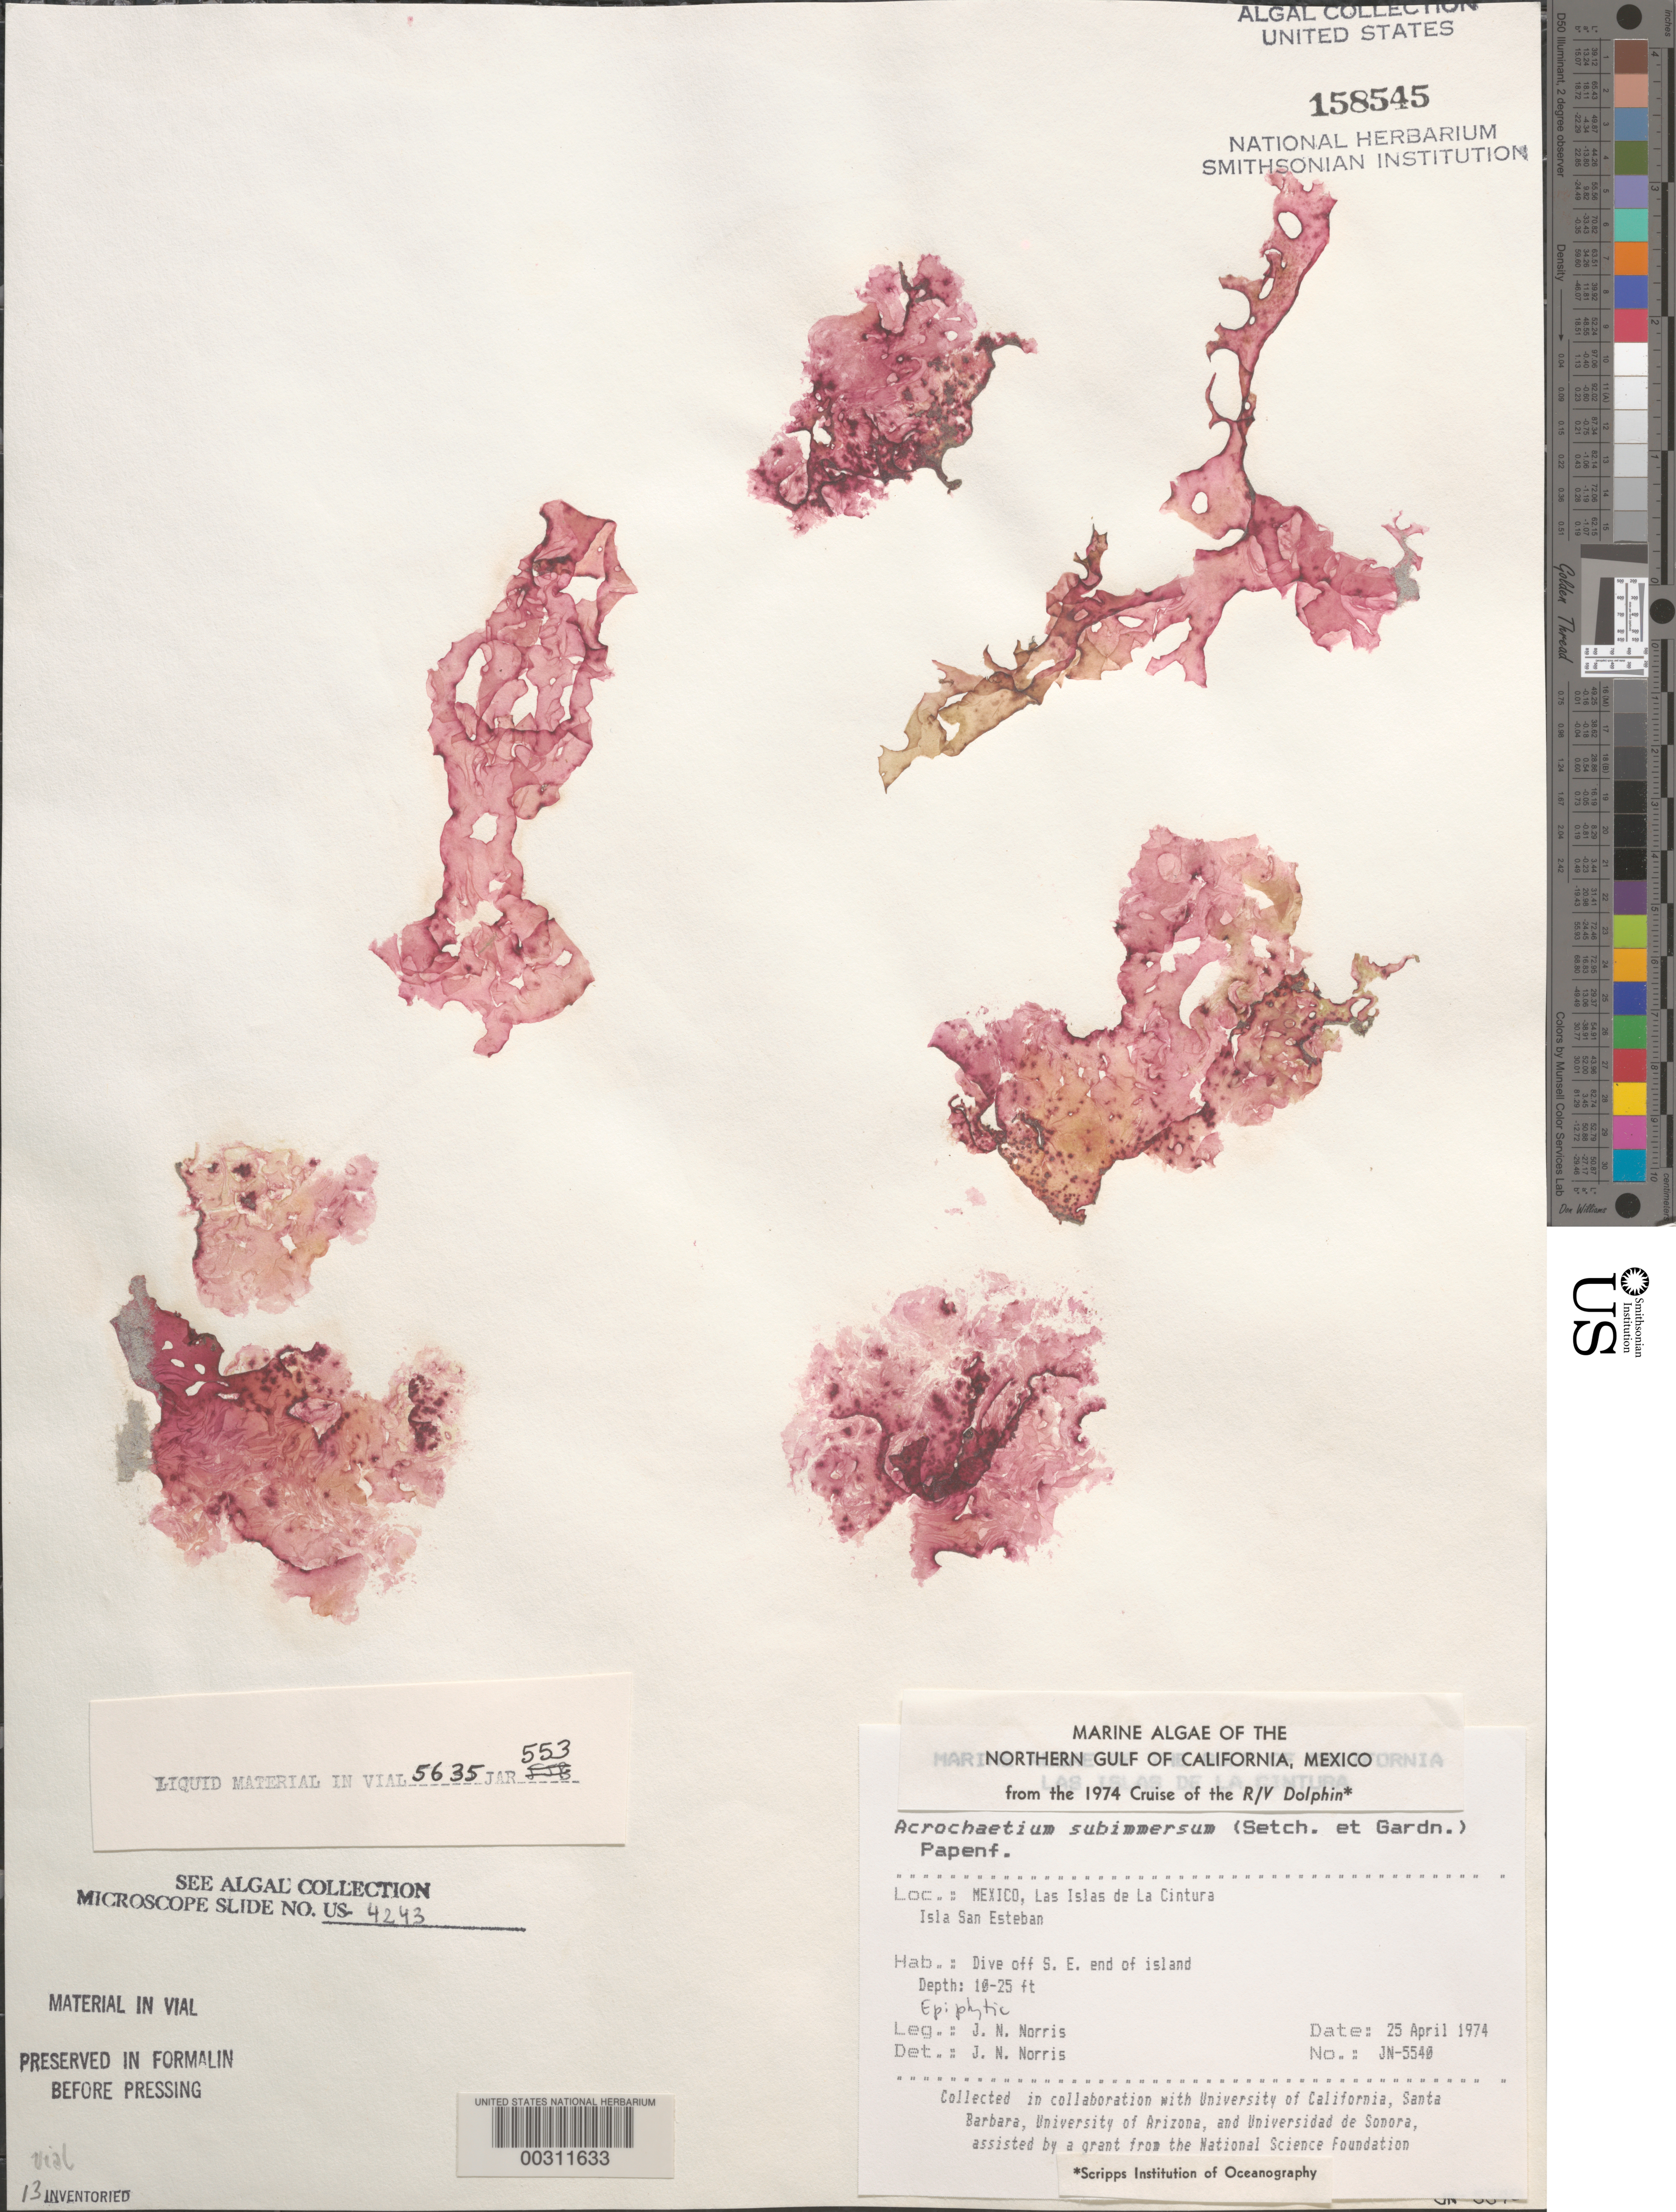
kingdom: Plantae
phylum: Rhodophyta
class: Florideophyceae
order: Palmariales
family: Rhodophysemataceae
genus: Rhodonematella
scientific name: Rhodonematella subimmersa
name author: (Setchell & N.L. Gardner) S.L. Clayden & G.W. Saunders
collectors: J. N. Norris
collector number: JN-5540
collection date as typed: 25 Apr 1974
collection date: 1974-04-25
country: Mexico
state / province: Baja California Norte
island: Isla San Esteban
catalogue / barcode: US 158545